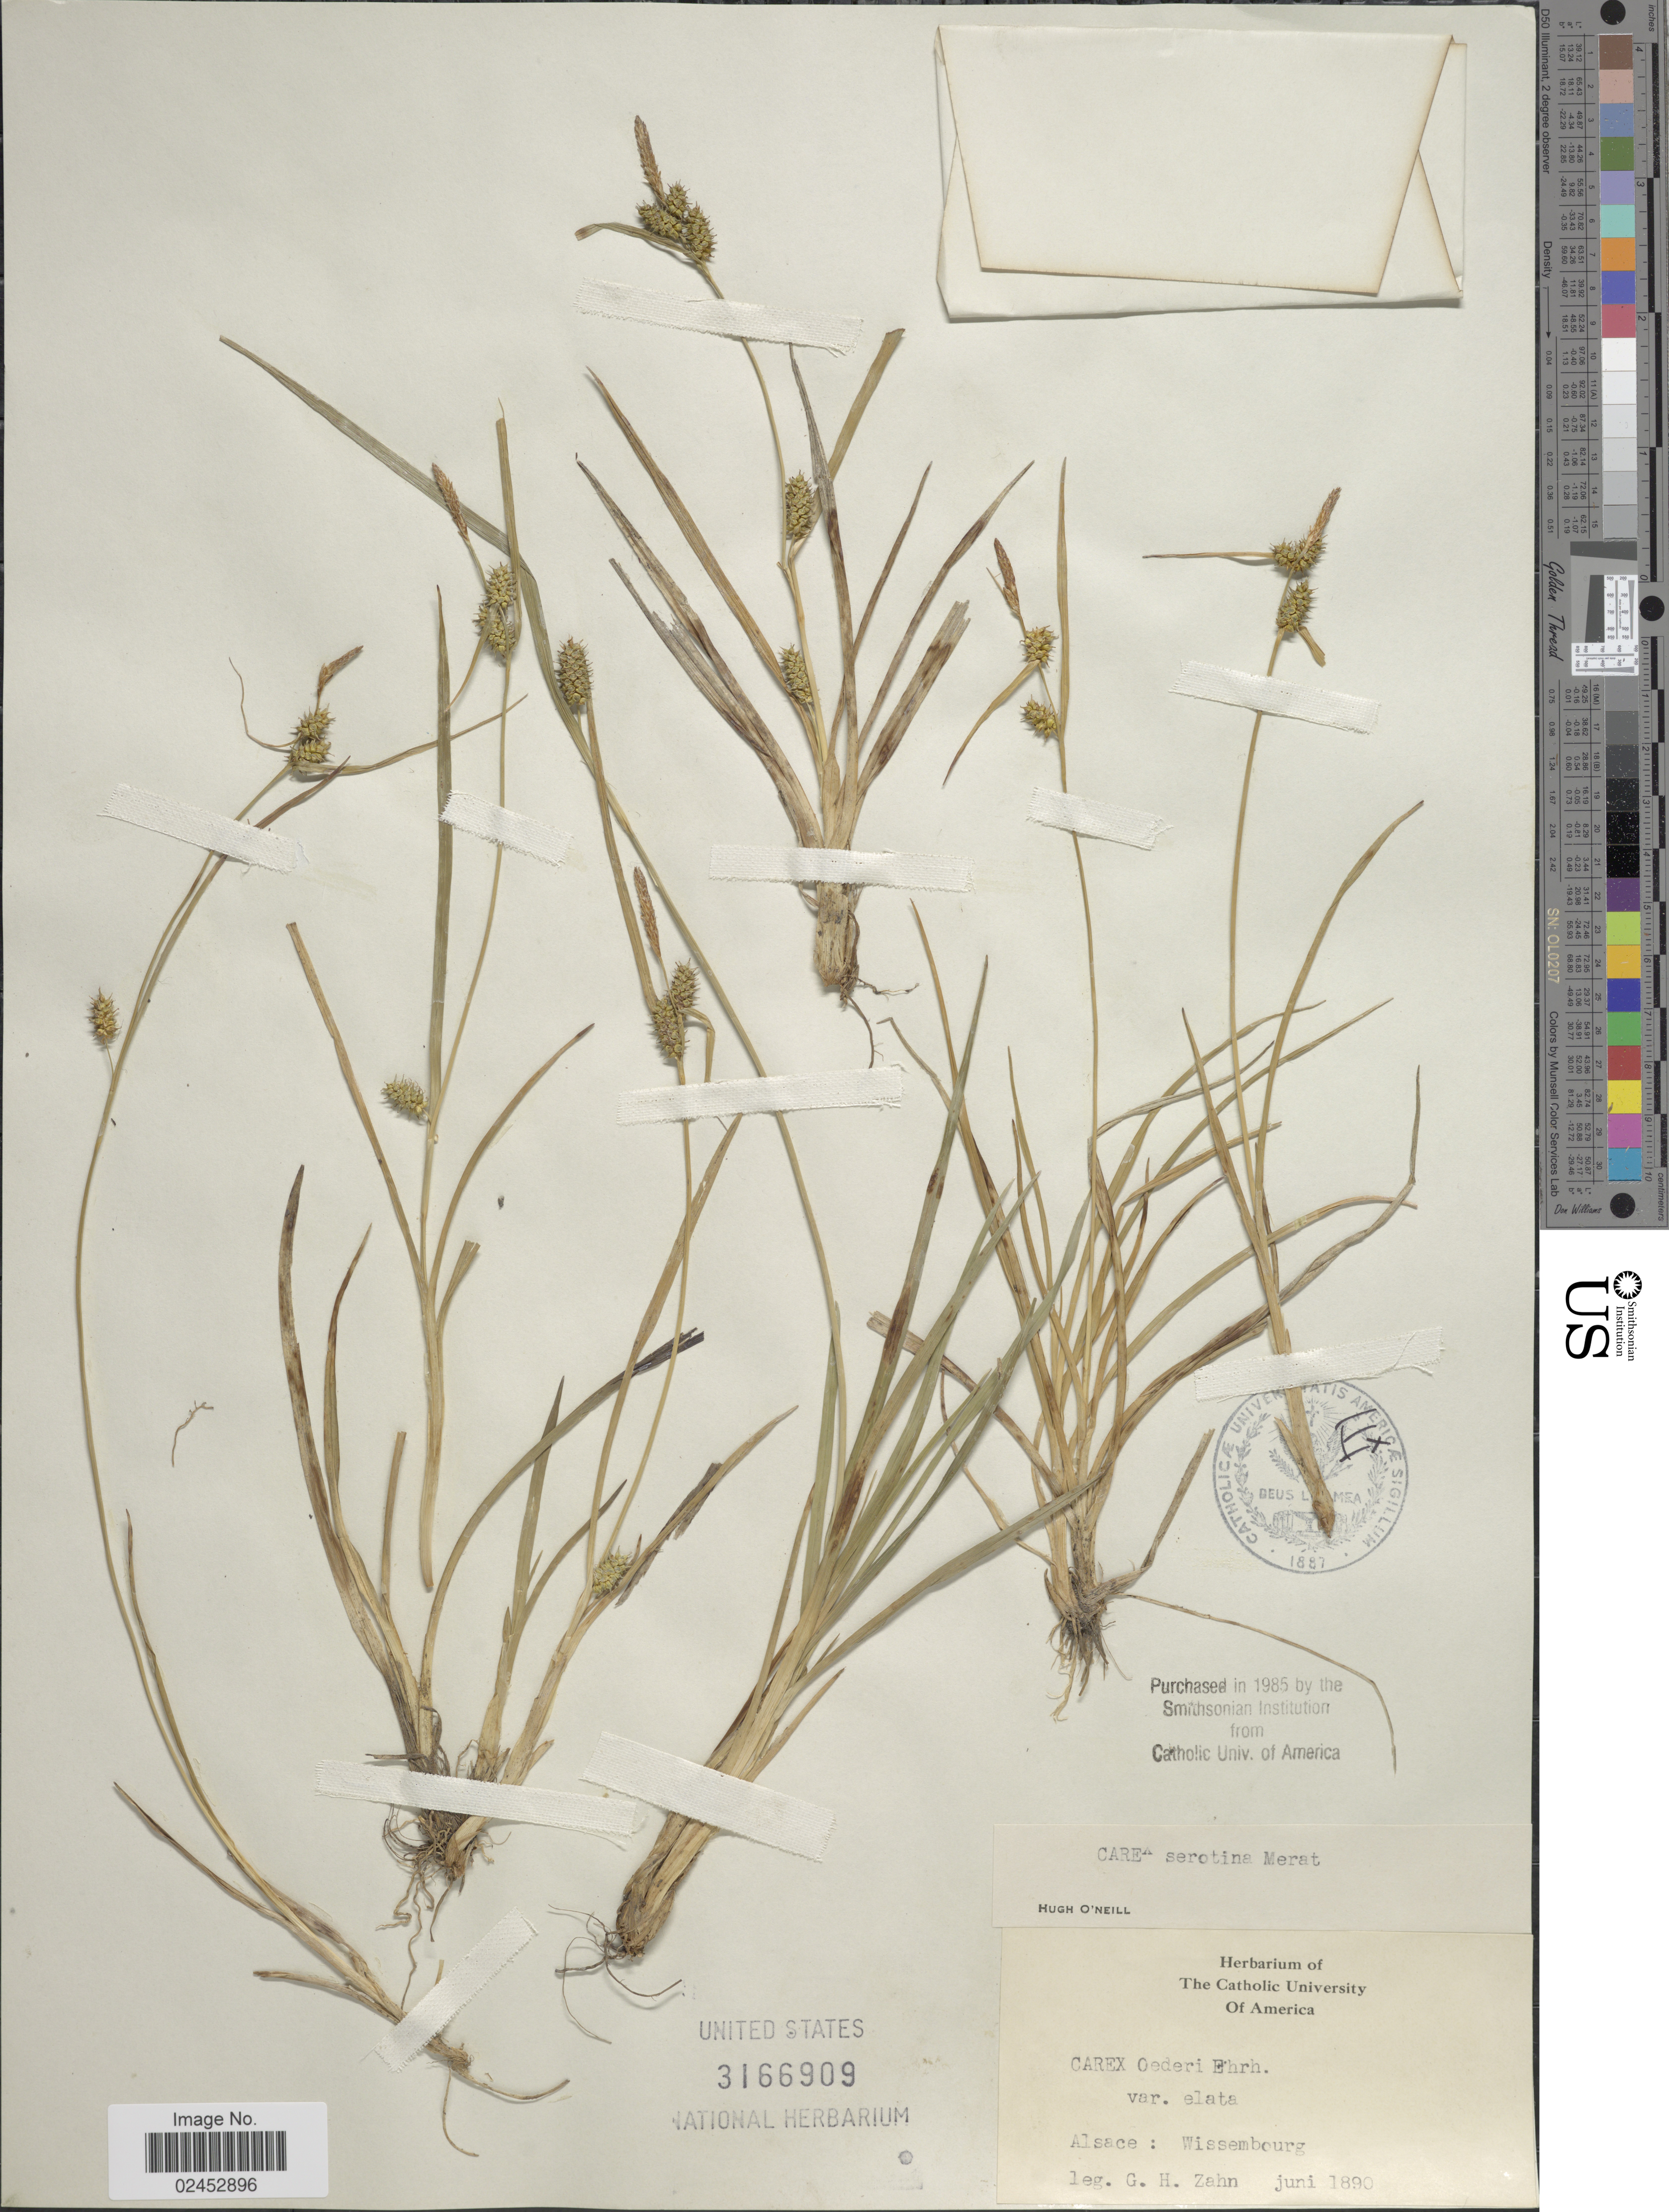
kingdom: Plantae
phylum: Tracheophyta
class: Liliopsida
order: Poales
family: Cyperaceae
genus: Carex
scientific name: Carex oederi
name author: Retz.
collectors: G. Zahn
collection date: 1890-06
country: France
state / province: Grand Est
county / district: Bas-Rhin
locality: Wissembourg.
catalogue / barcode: US 3166909